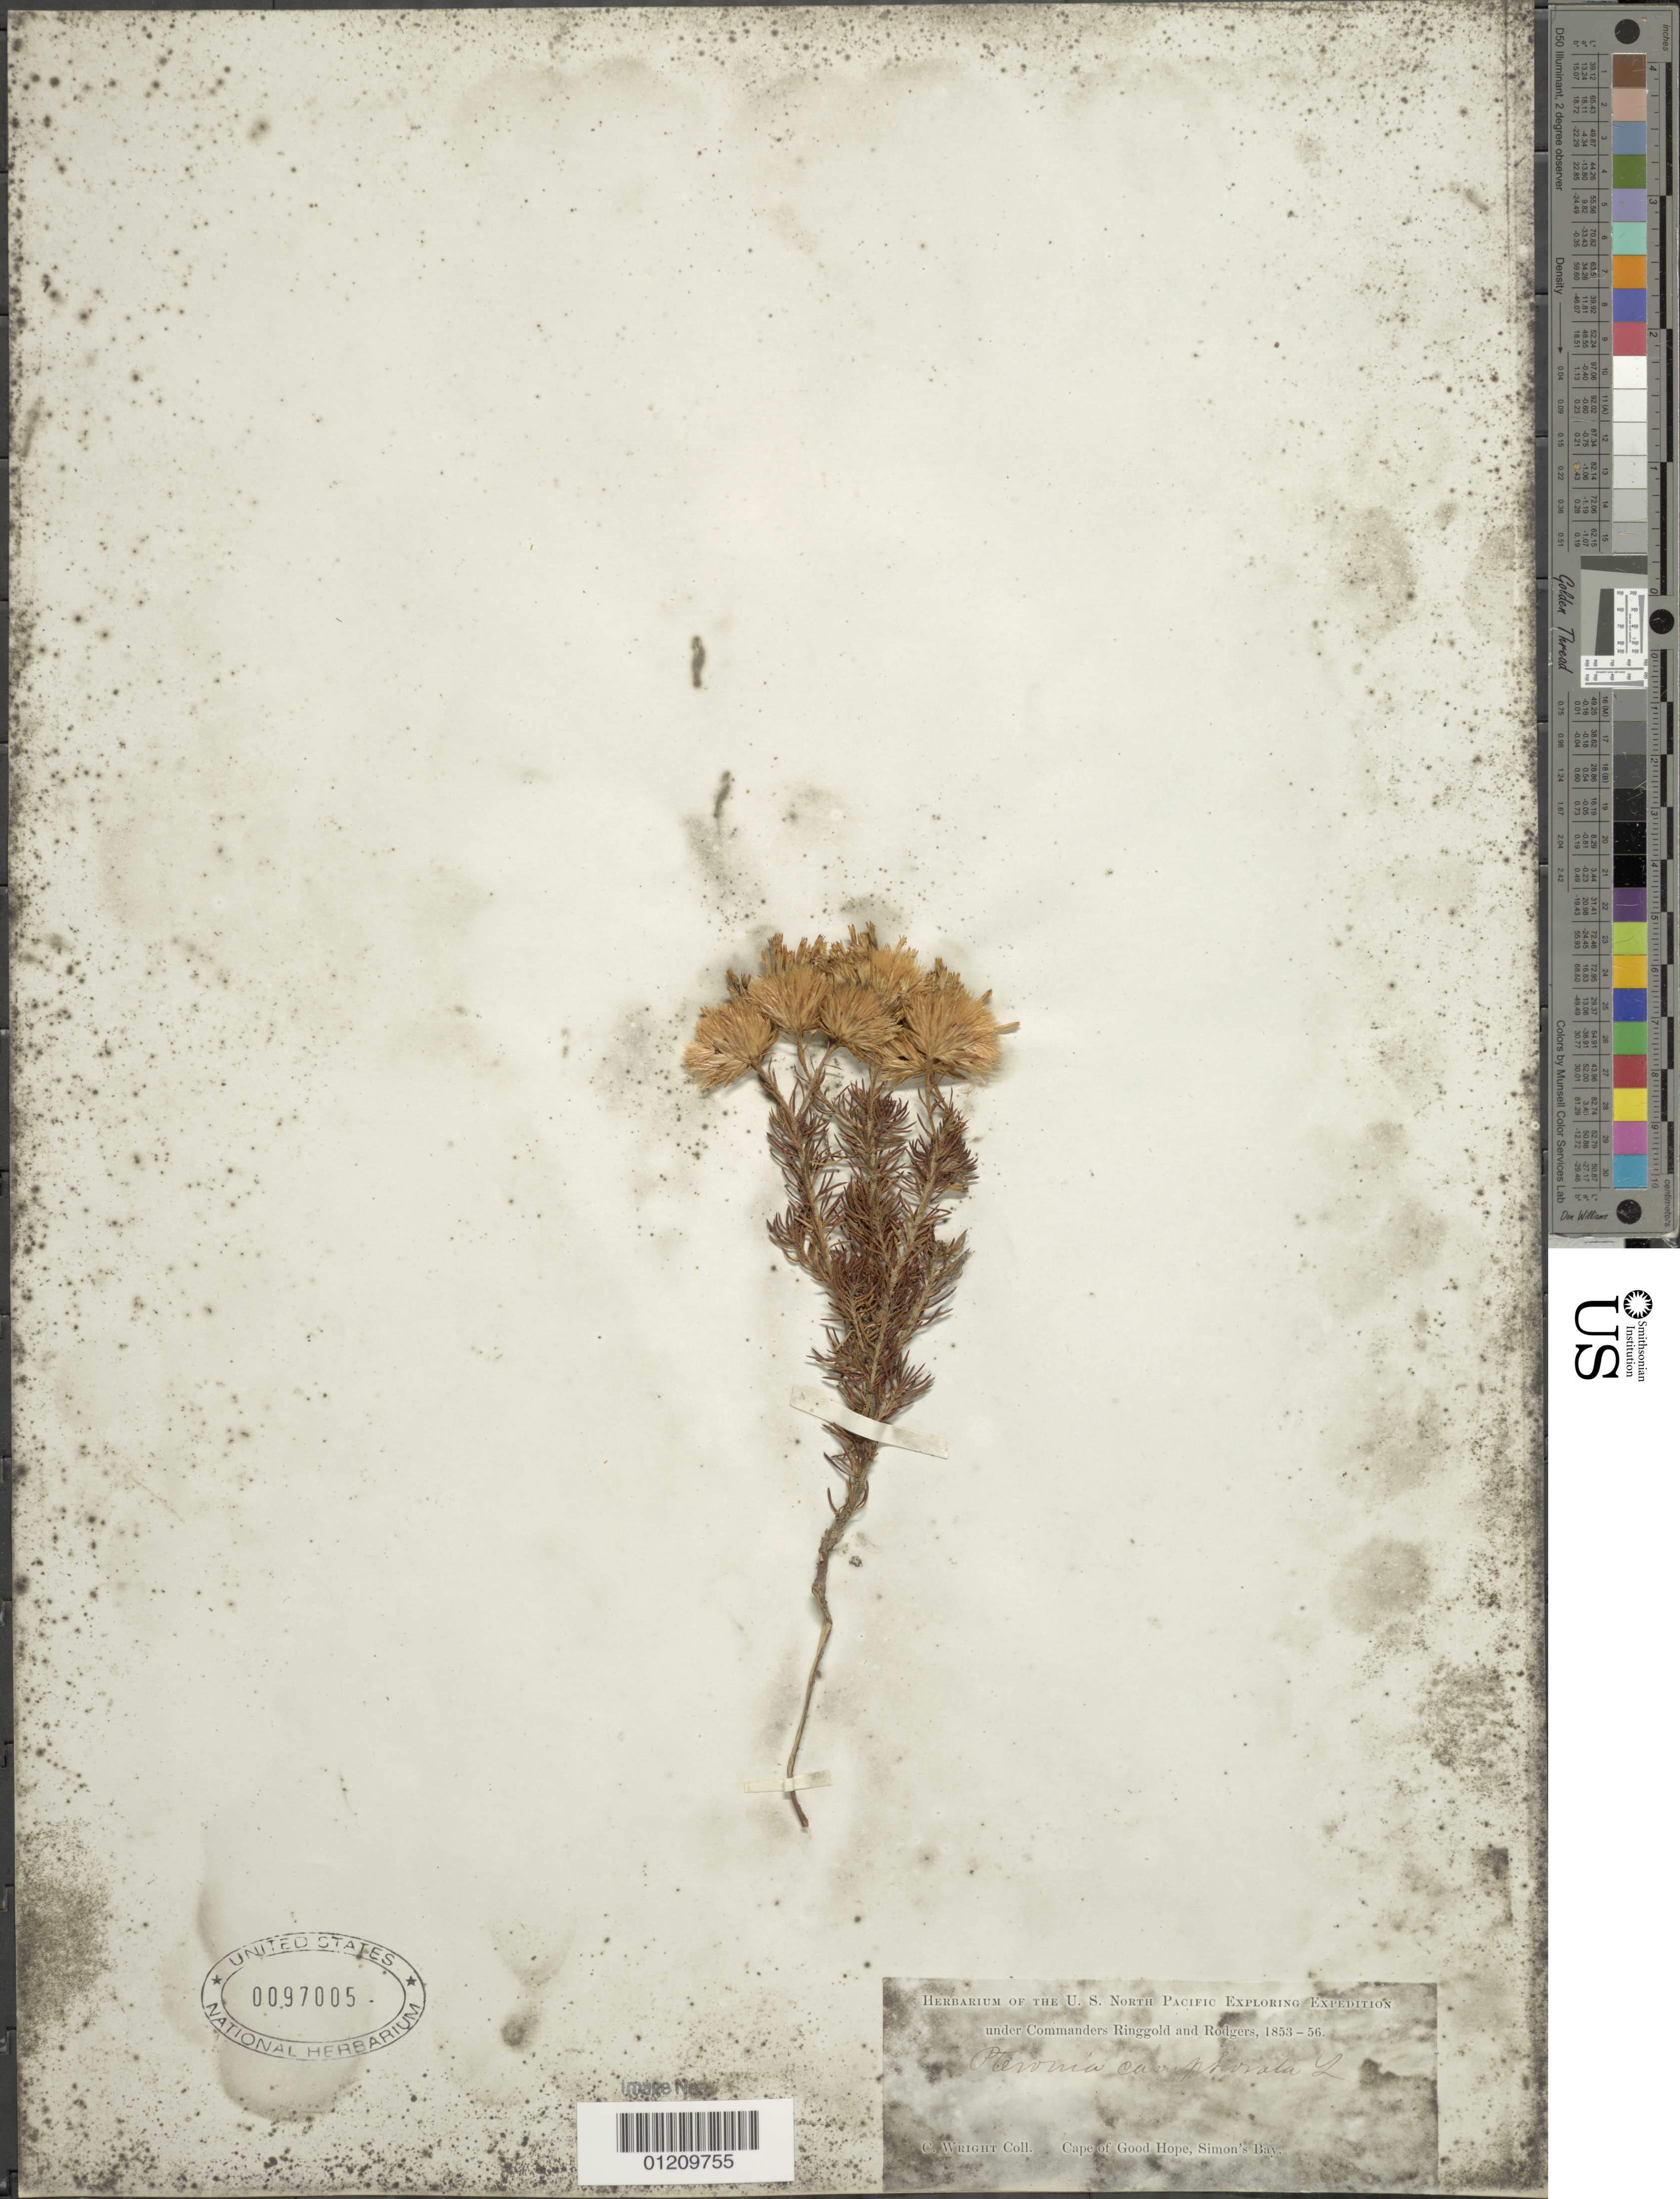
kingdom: Plantae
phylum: Tracheophyta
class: Magnoliopsida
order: Asterales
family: Asteraceae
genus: Pteronia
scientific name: Pteronia camphorata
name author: (L.) L.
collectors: C. Wright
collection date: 1853/1856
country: South Africa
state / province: Western Cape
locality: Cape of Good Hope, Simon's Bay.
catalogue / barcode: US 97005